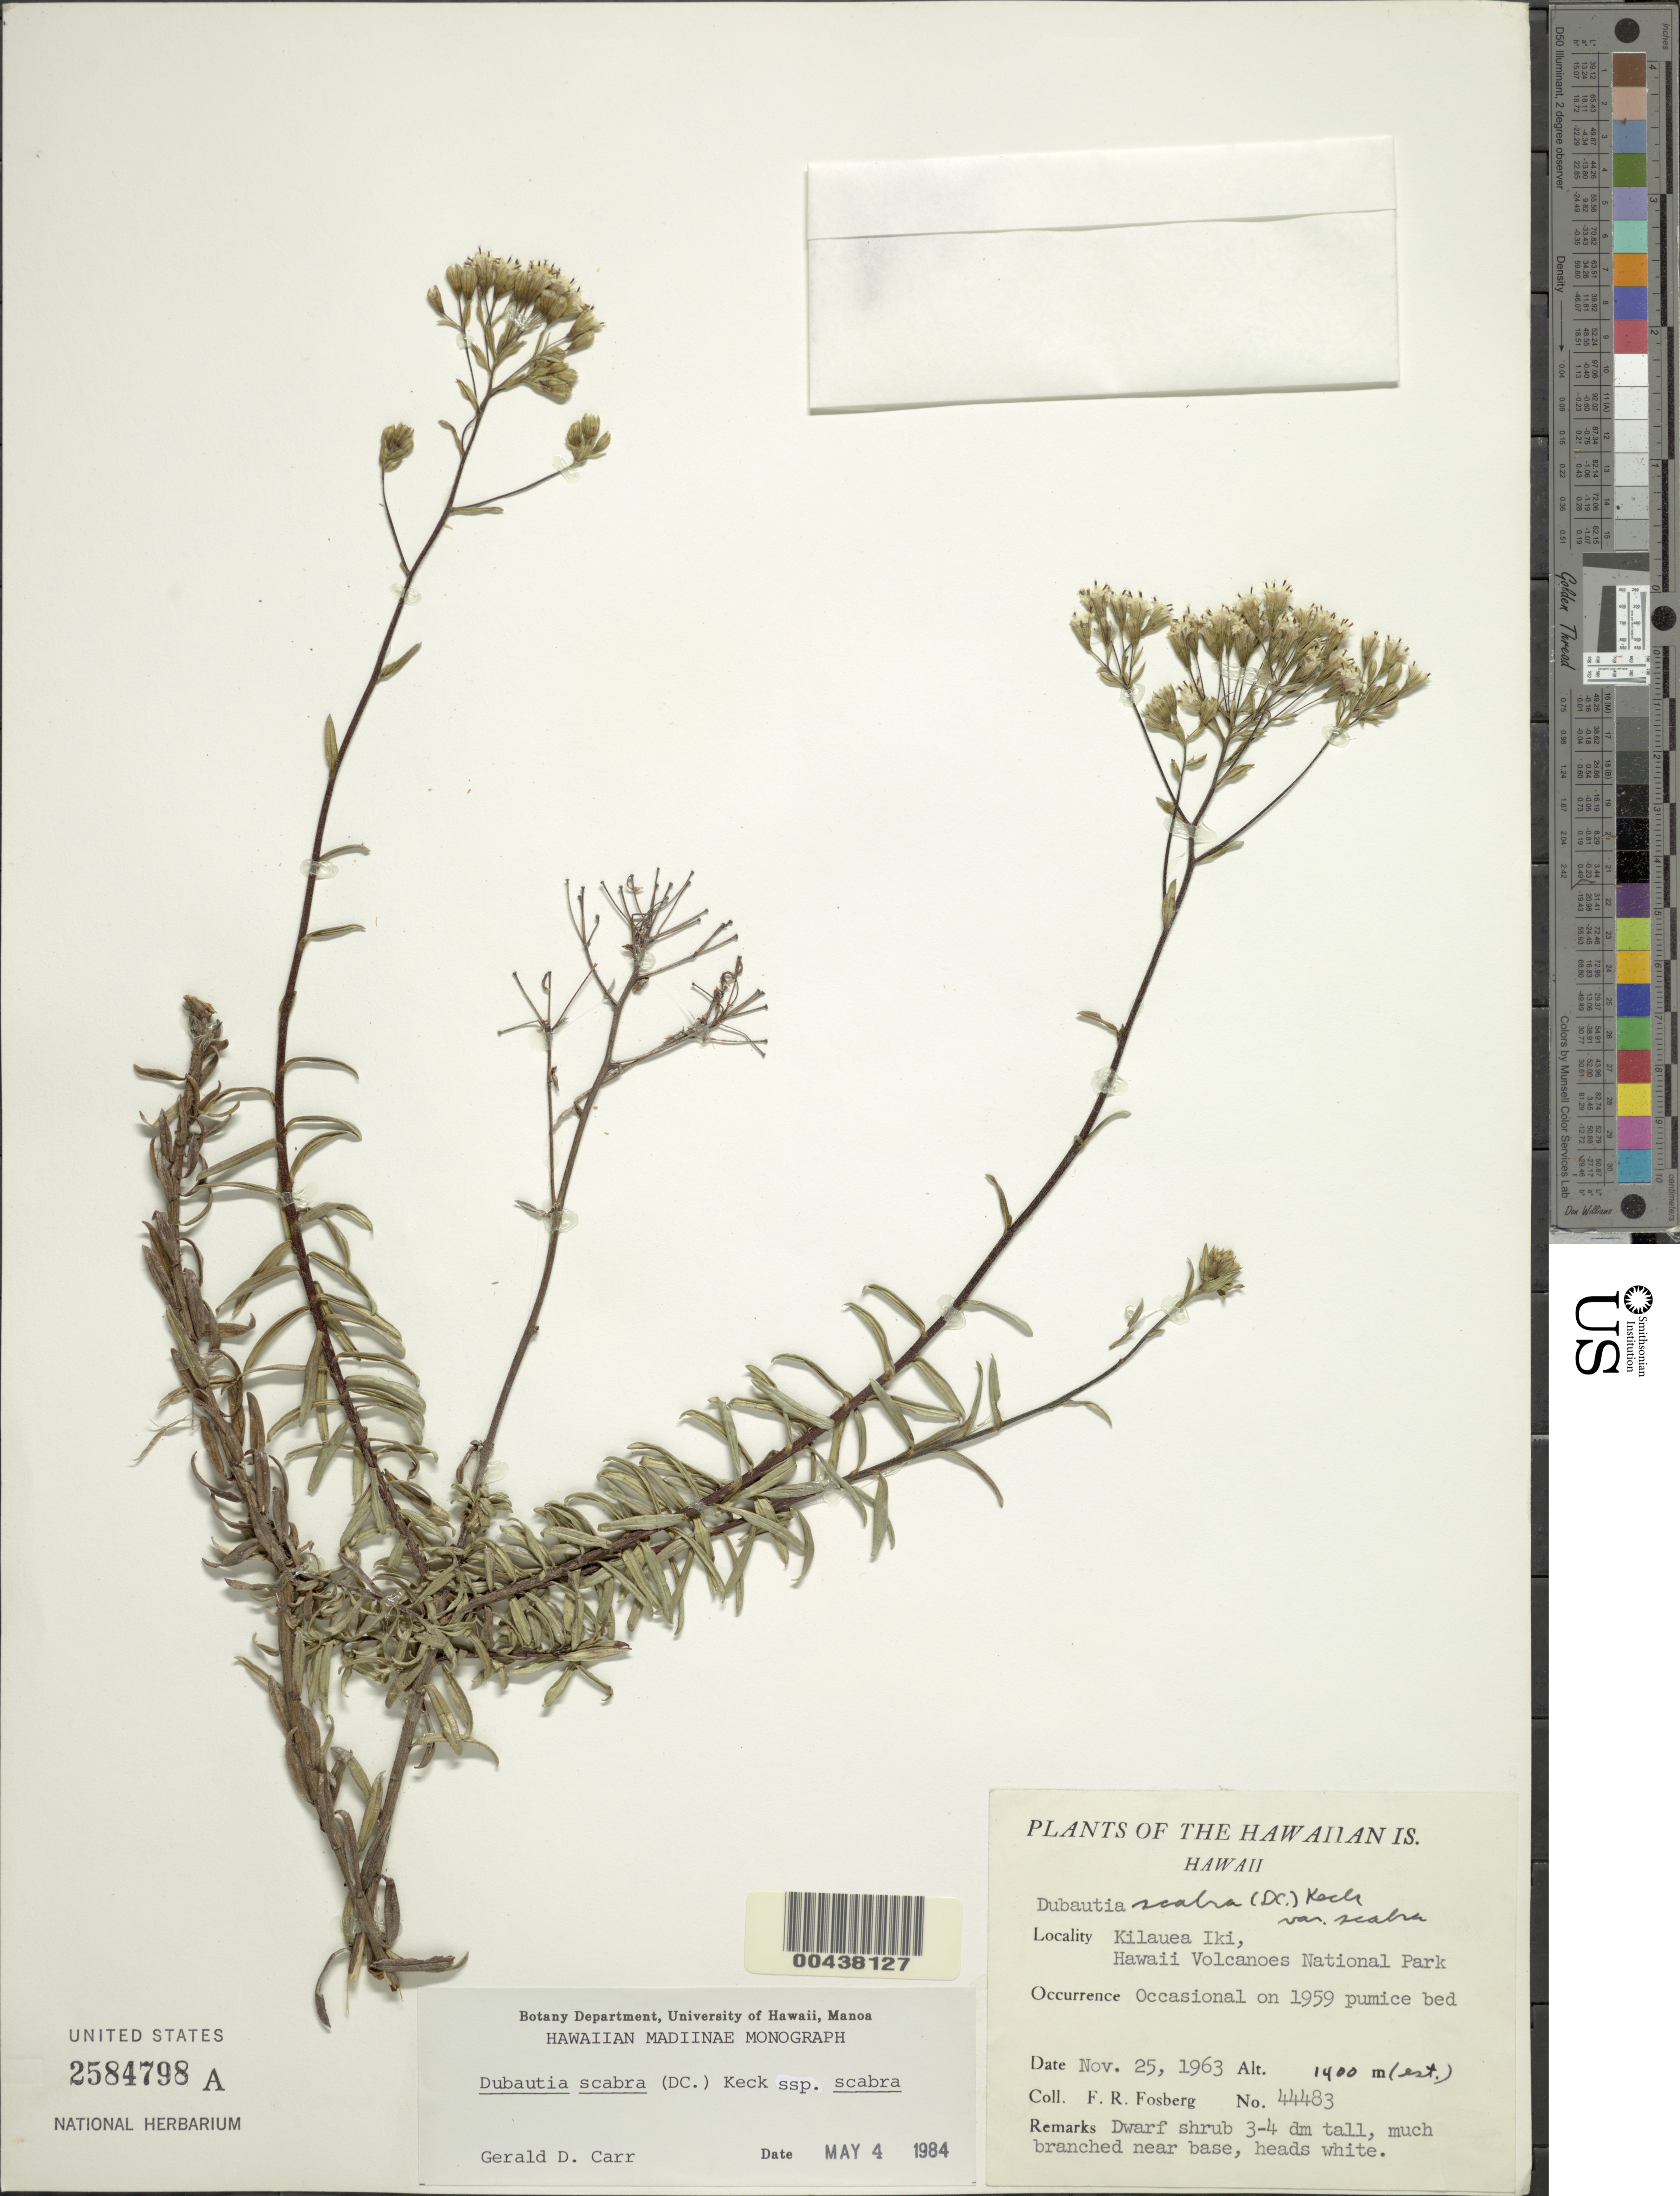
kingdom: Plantae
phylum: Tracheophyta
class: Magnoliopsida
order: Asterales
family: Asteraceae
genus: Dubautia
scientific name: Dubautia scabra subsp. scabra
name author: (DC.) D.D. Keck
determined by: Carr, G. D.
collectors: F. R. Fosberg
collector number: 44483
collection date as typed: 25 Nov 1963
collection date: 1963-11-25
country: United States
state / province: Hawaii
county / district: Hawaii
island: Hawaii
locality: Kilauea Iki, Hawaii Volcanoes National Park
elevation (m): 1400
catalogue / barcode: US 2584798A